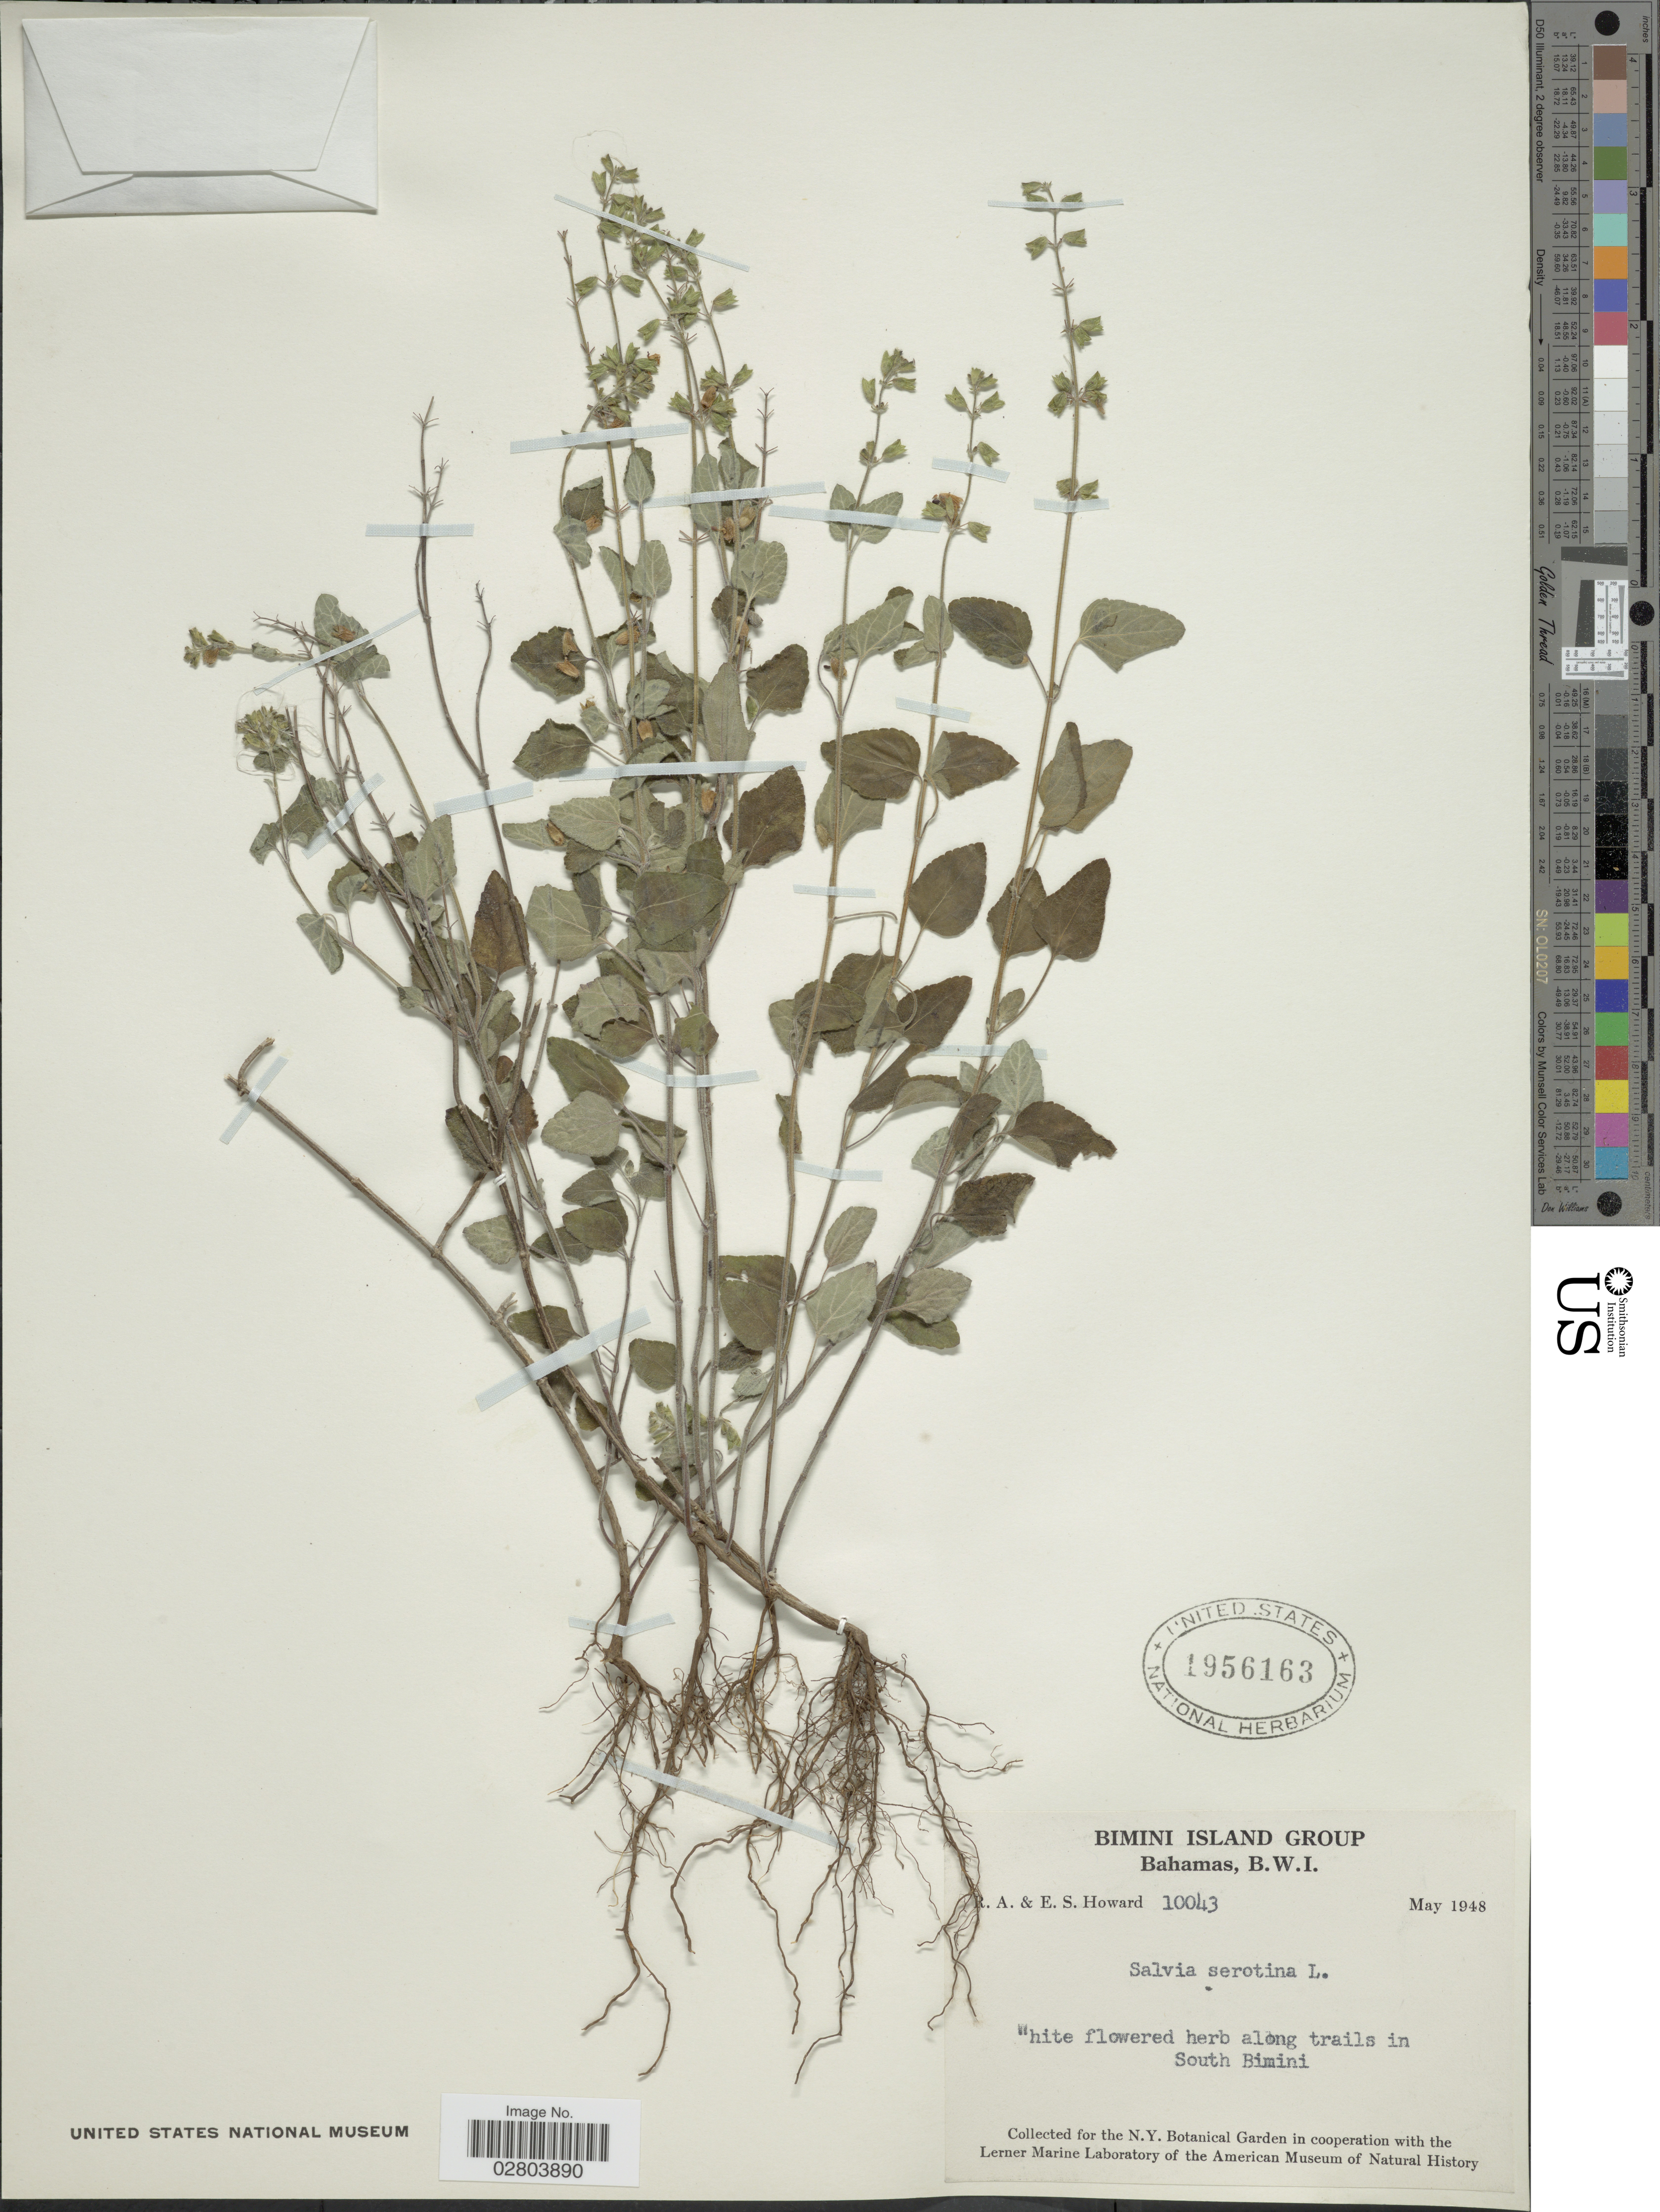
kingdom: Plantae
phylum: Tracheophyta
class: Magnoliopsida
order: Lamiales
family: Lamiaceae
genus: Salvia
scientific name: Salvia serotina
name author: L.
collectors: R. A. Howard & E. S. Howard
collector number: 10043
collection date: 1948-05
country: Bahamas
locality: Bimini Island Group. Bahamas, B.W.I. White flowered herb along trails in South Bimini.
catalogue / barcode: US 1956163